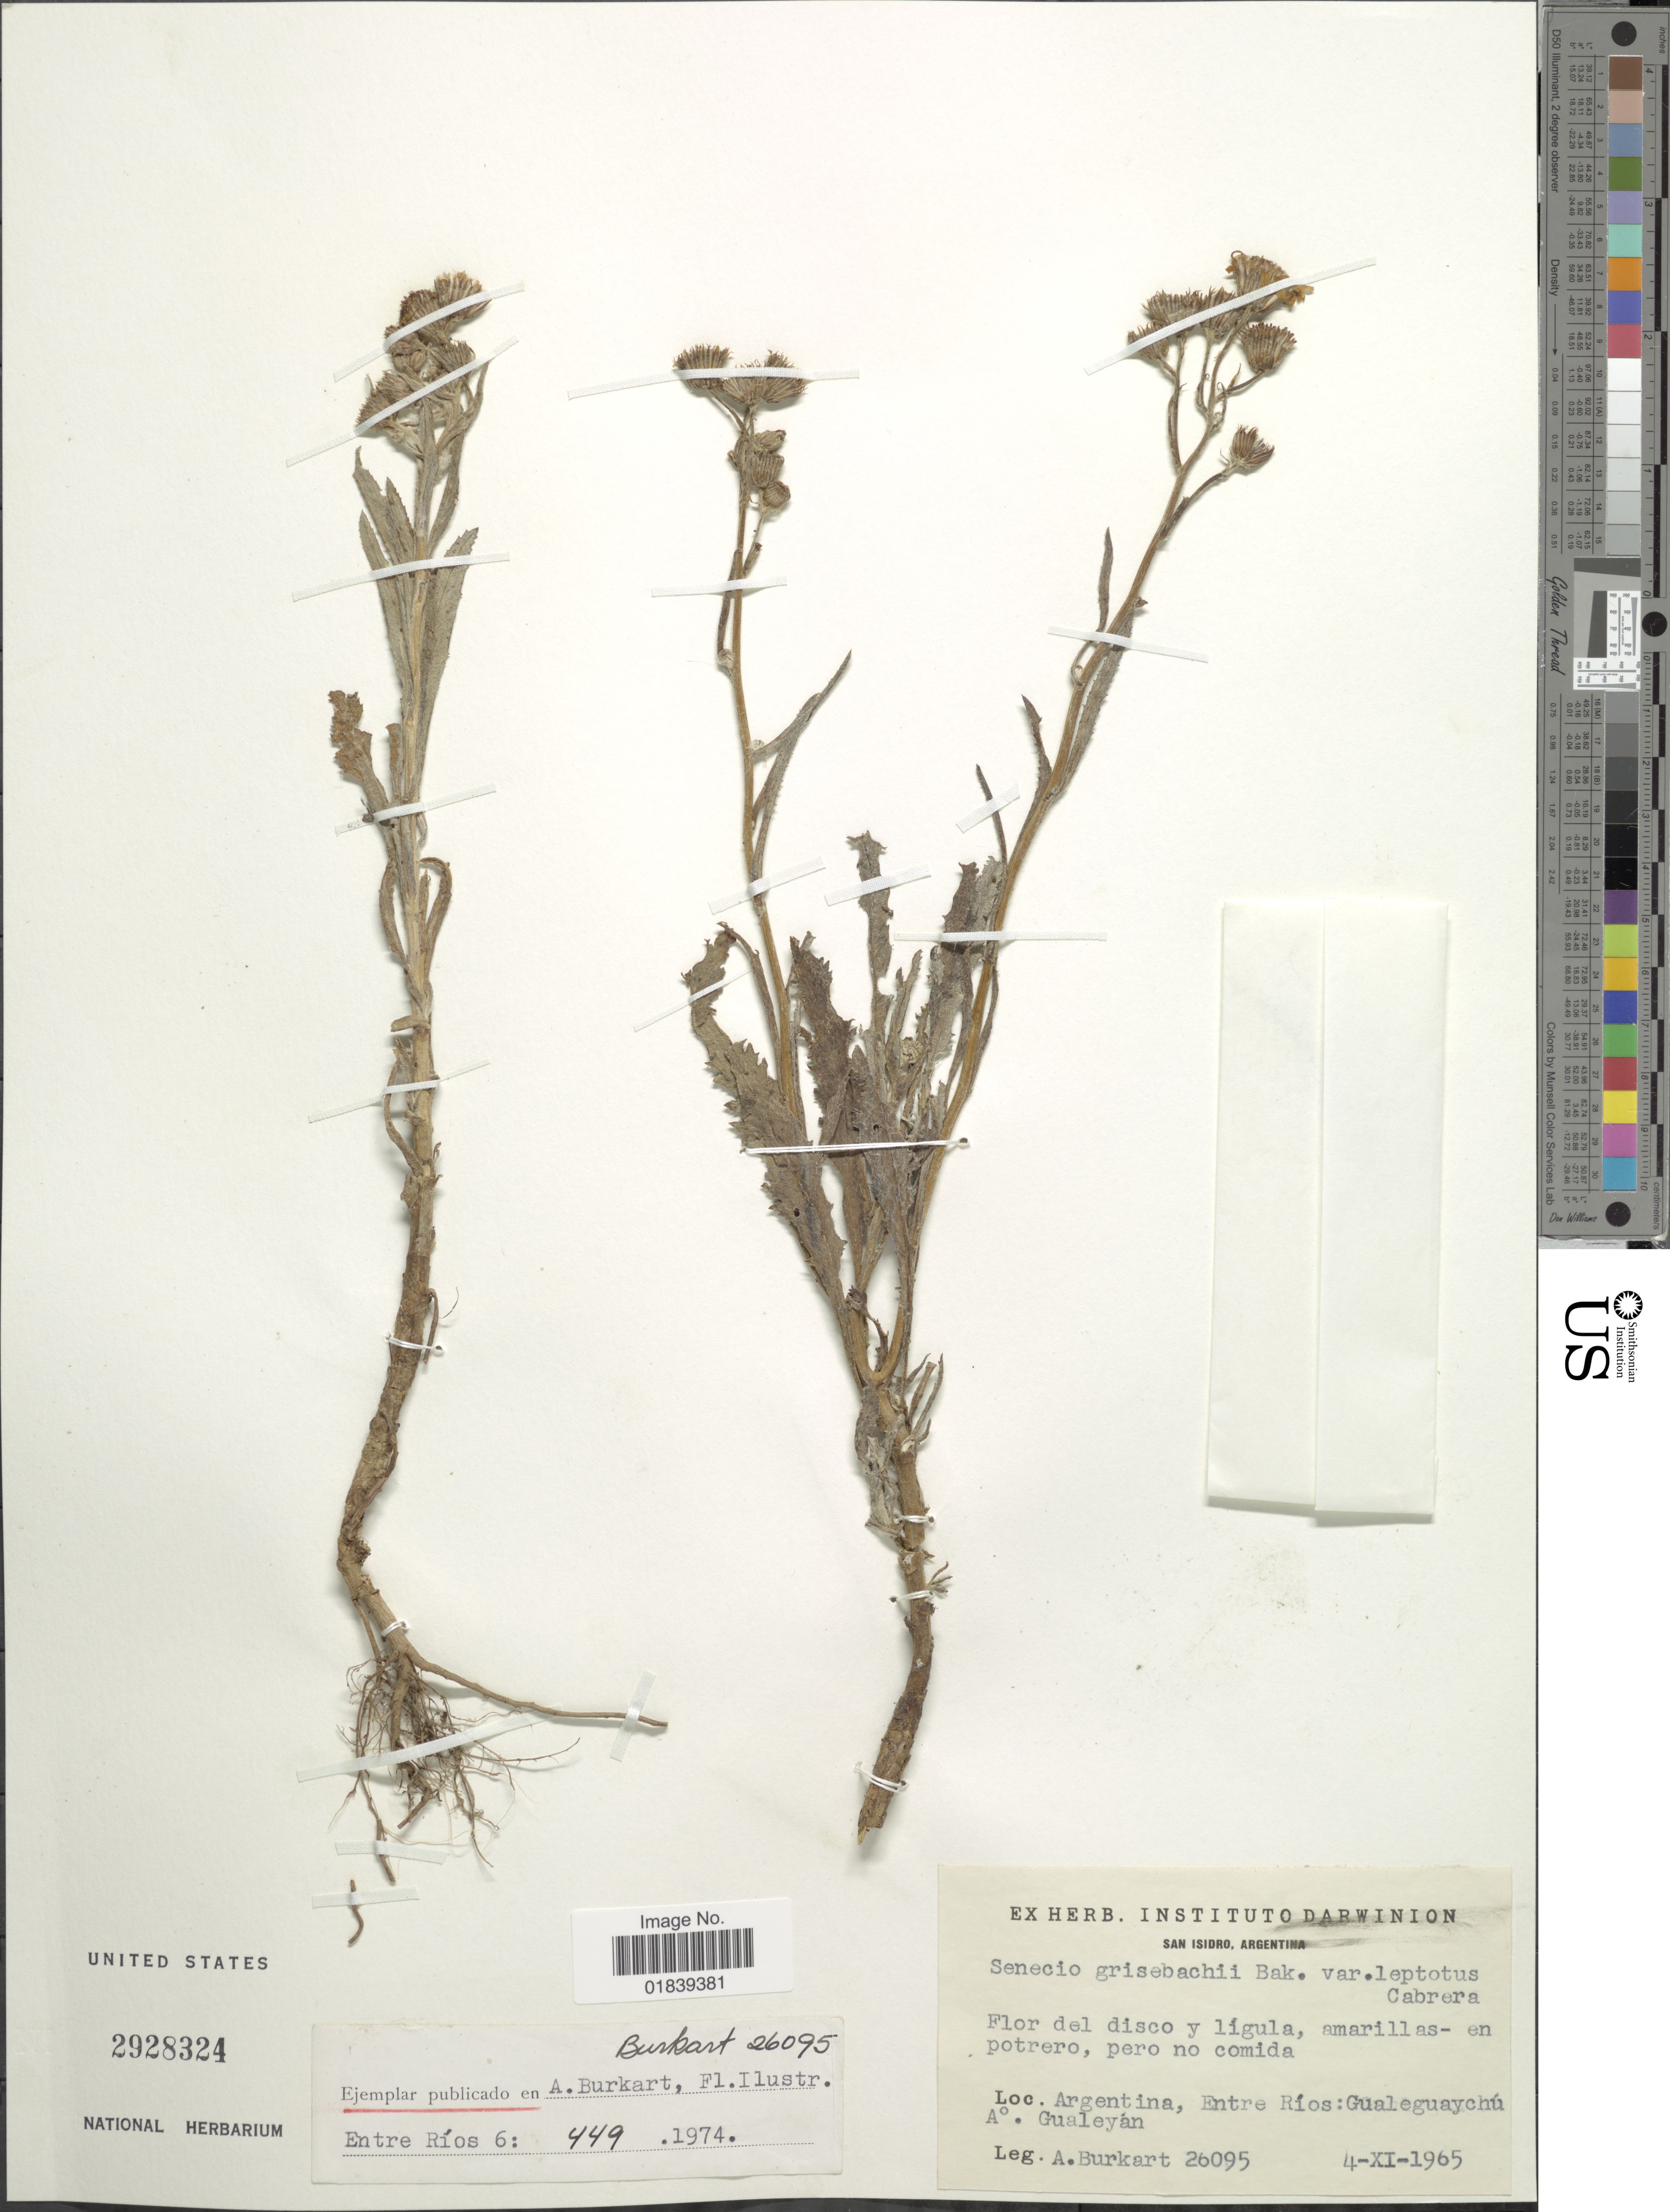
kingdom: Plantae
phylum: Tracheophyta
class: Magnoliopsida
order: Asterales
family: Asteraceae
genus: Senecio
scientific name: Senecio grisebachii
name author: Baker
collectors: A. E. Burkart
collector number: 26095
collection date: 1965-11-04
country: Argentina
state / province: Entre Rios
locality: Gualeguaychu, A°. Gualeyan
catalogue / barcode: US 2928324